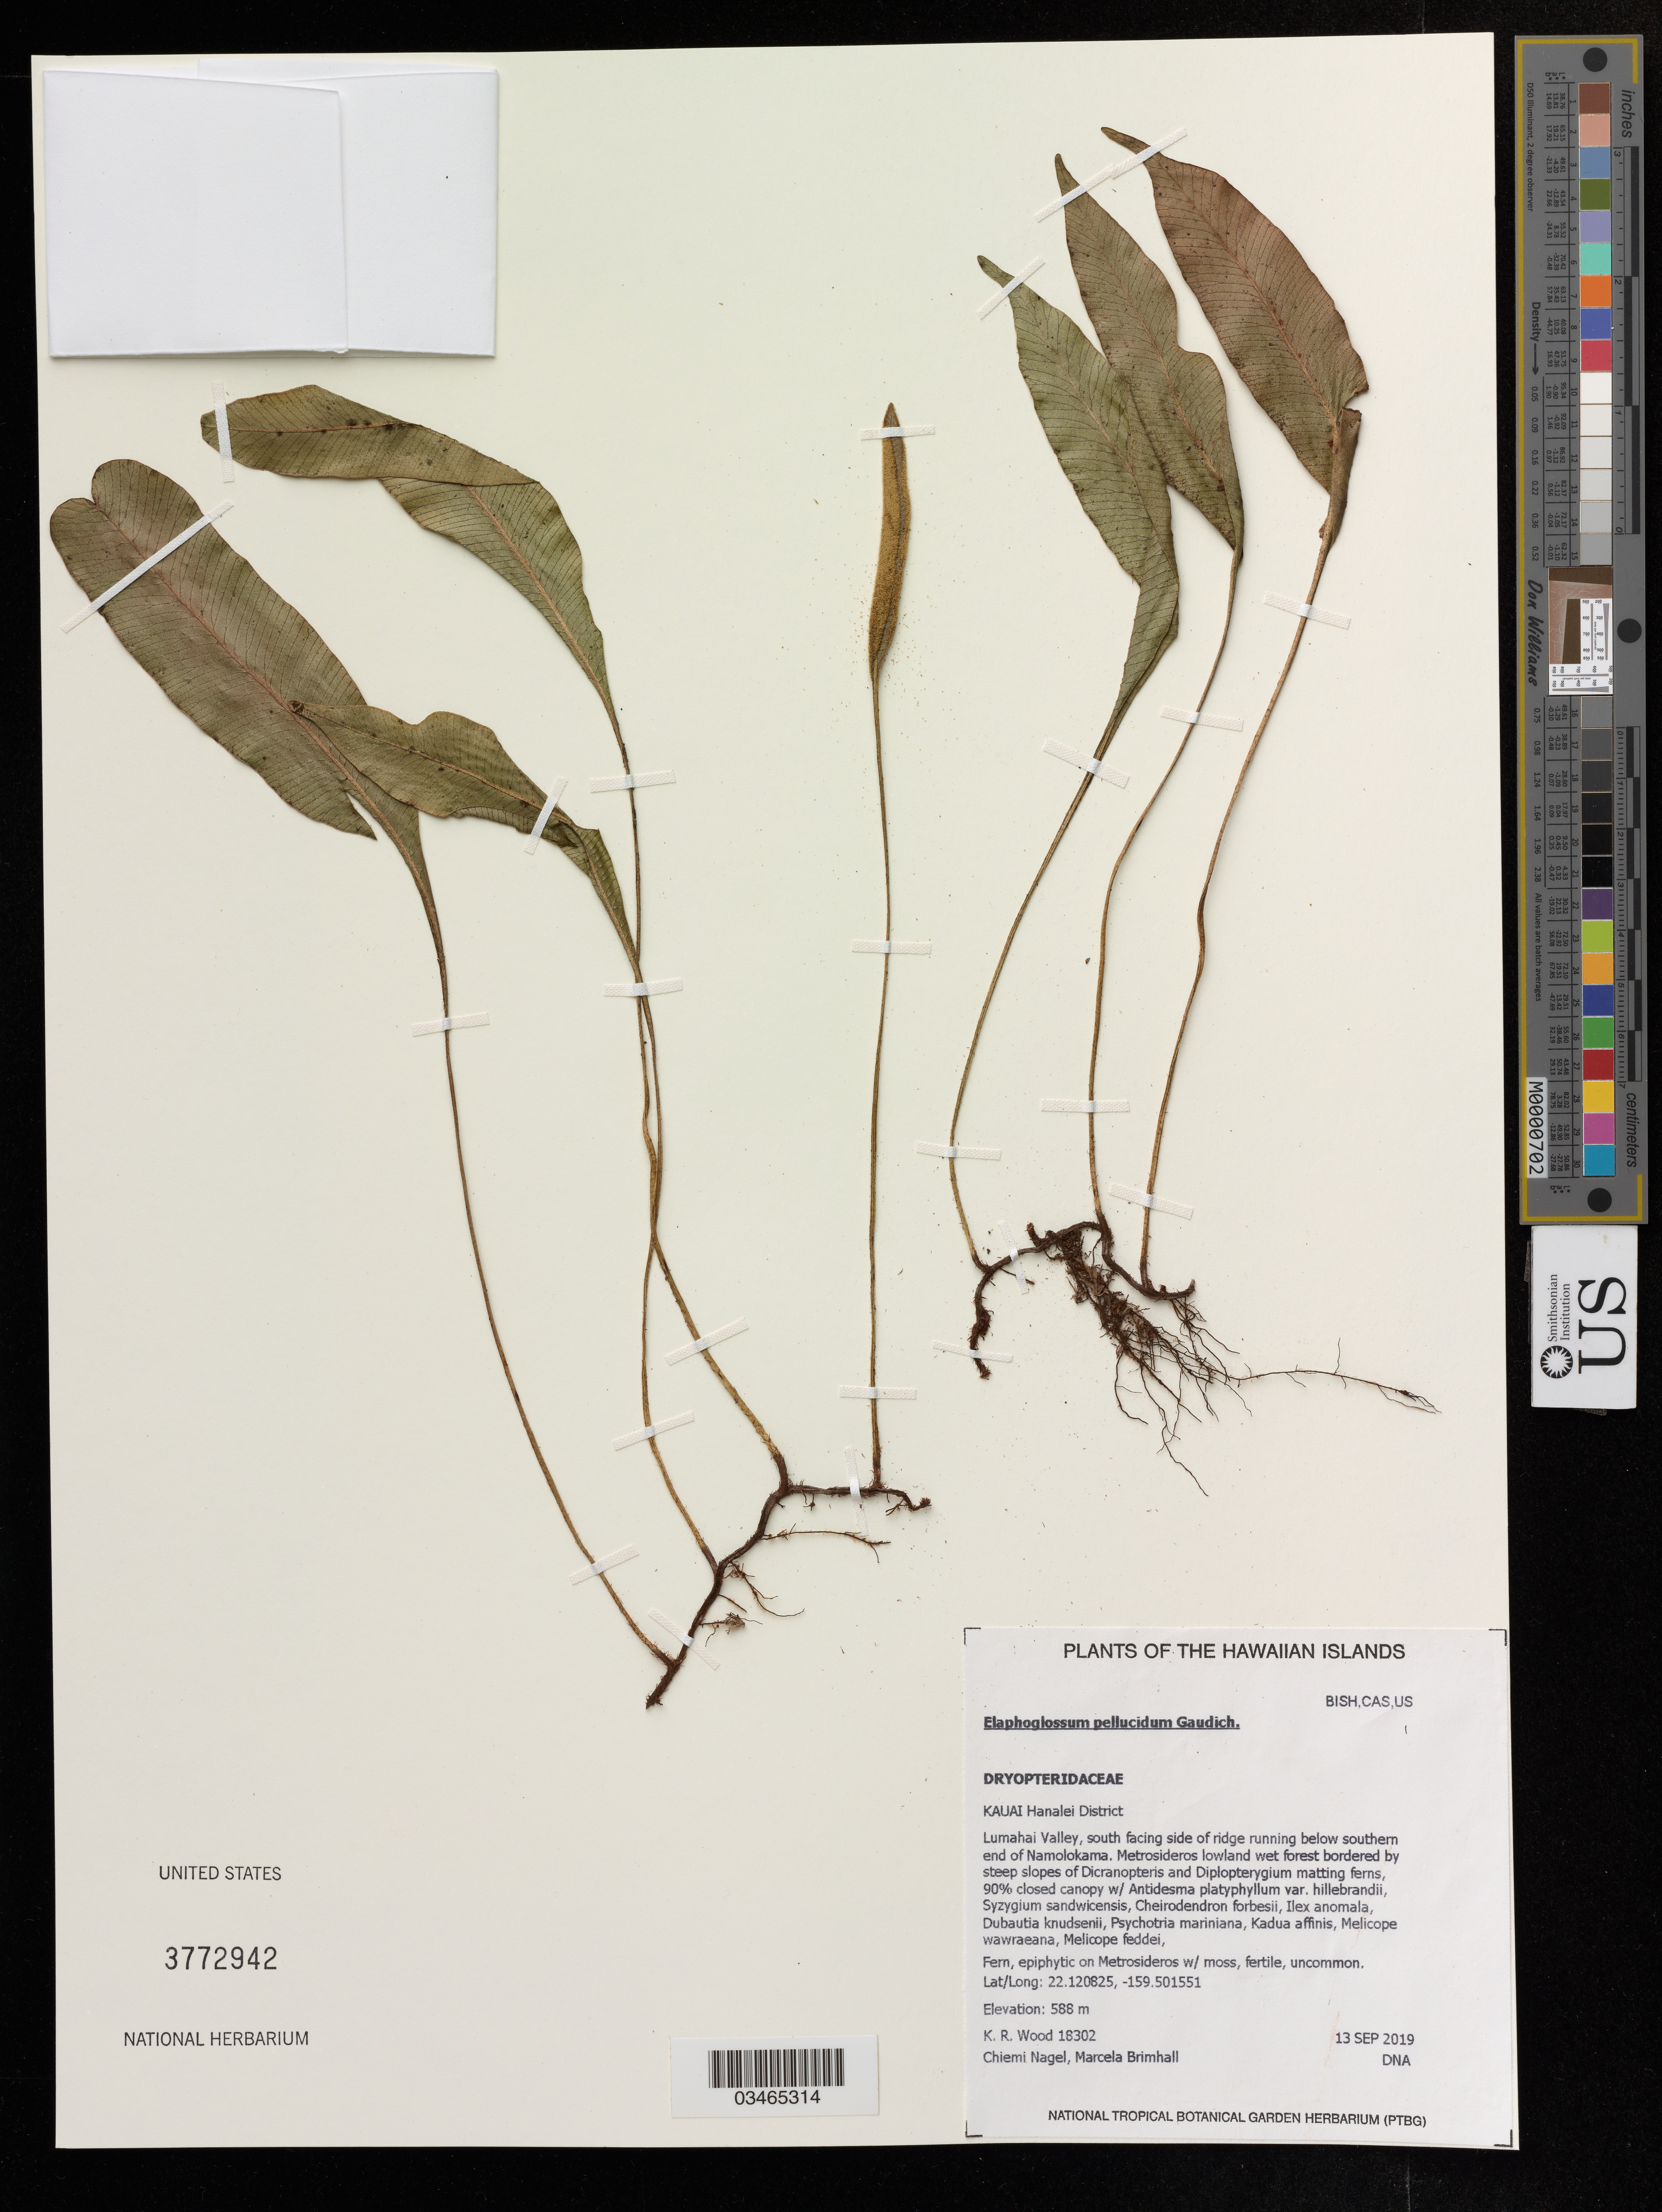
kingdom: Plantae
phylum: Tracheophyta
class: Polypodiopsida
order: Polypodiales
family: Dryopteridaceae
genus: Elaphoglossum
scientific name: Elaphoglossum pellucidum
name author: (Sodiro) C. Chr.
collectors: K. R. Wood, C. Nagel & M. Brimhall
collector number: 18302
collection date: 2019-09-13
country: United States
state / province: Hawaii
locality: Kauai Hanalei District, Lumahai Valley, south of facing side of ridge running below southern end of Namolokama.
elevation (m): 588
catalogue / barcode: US 3772942